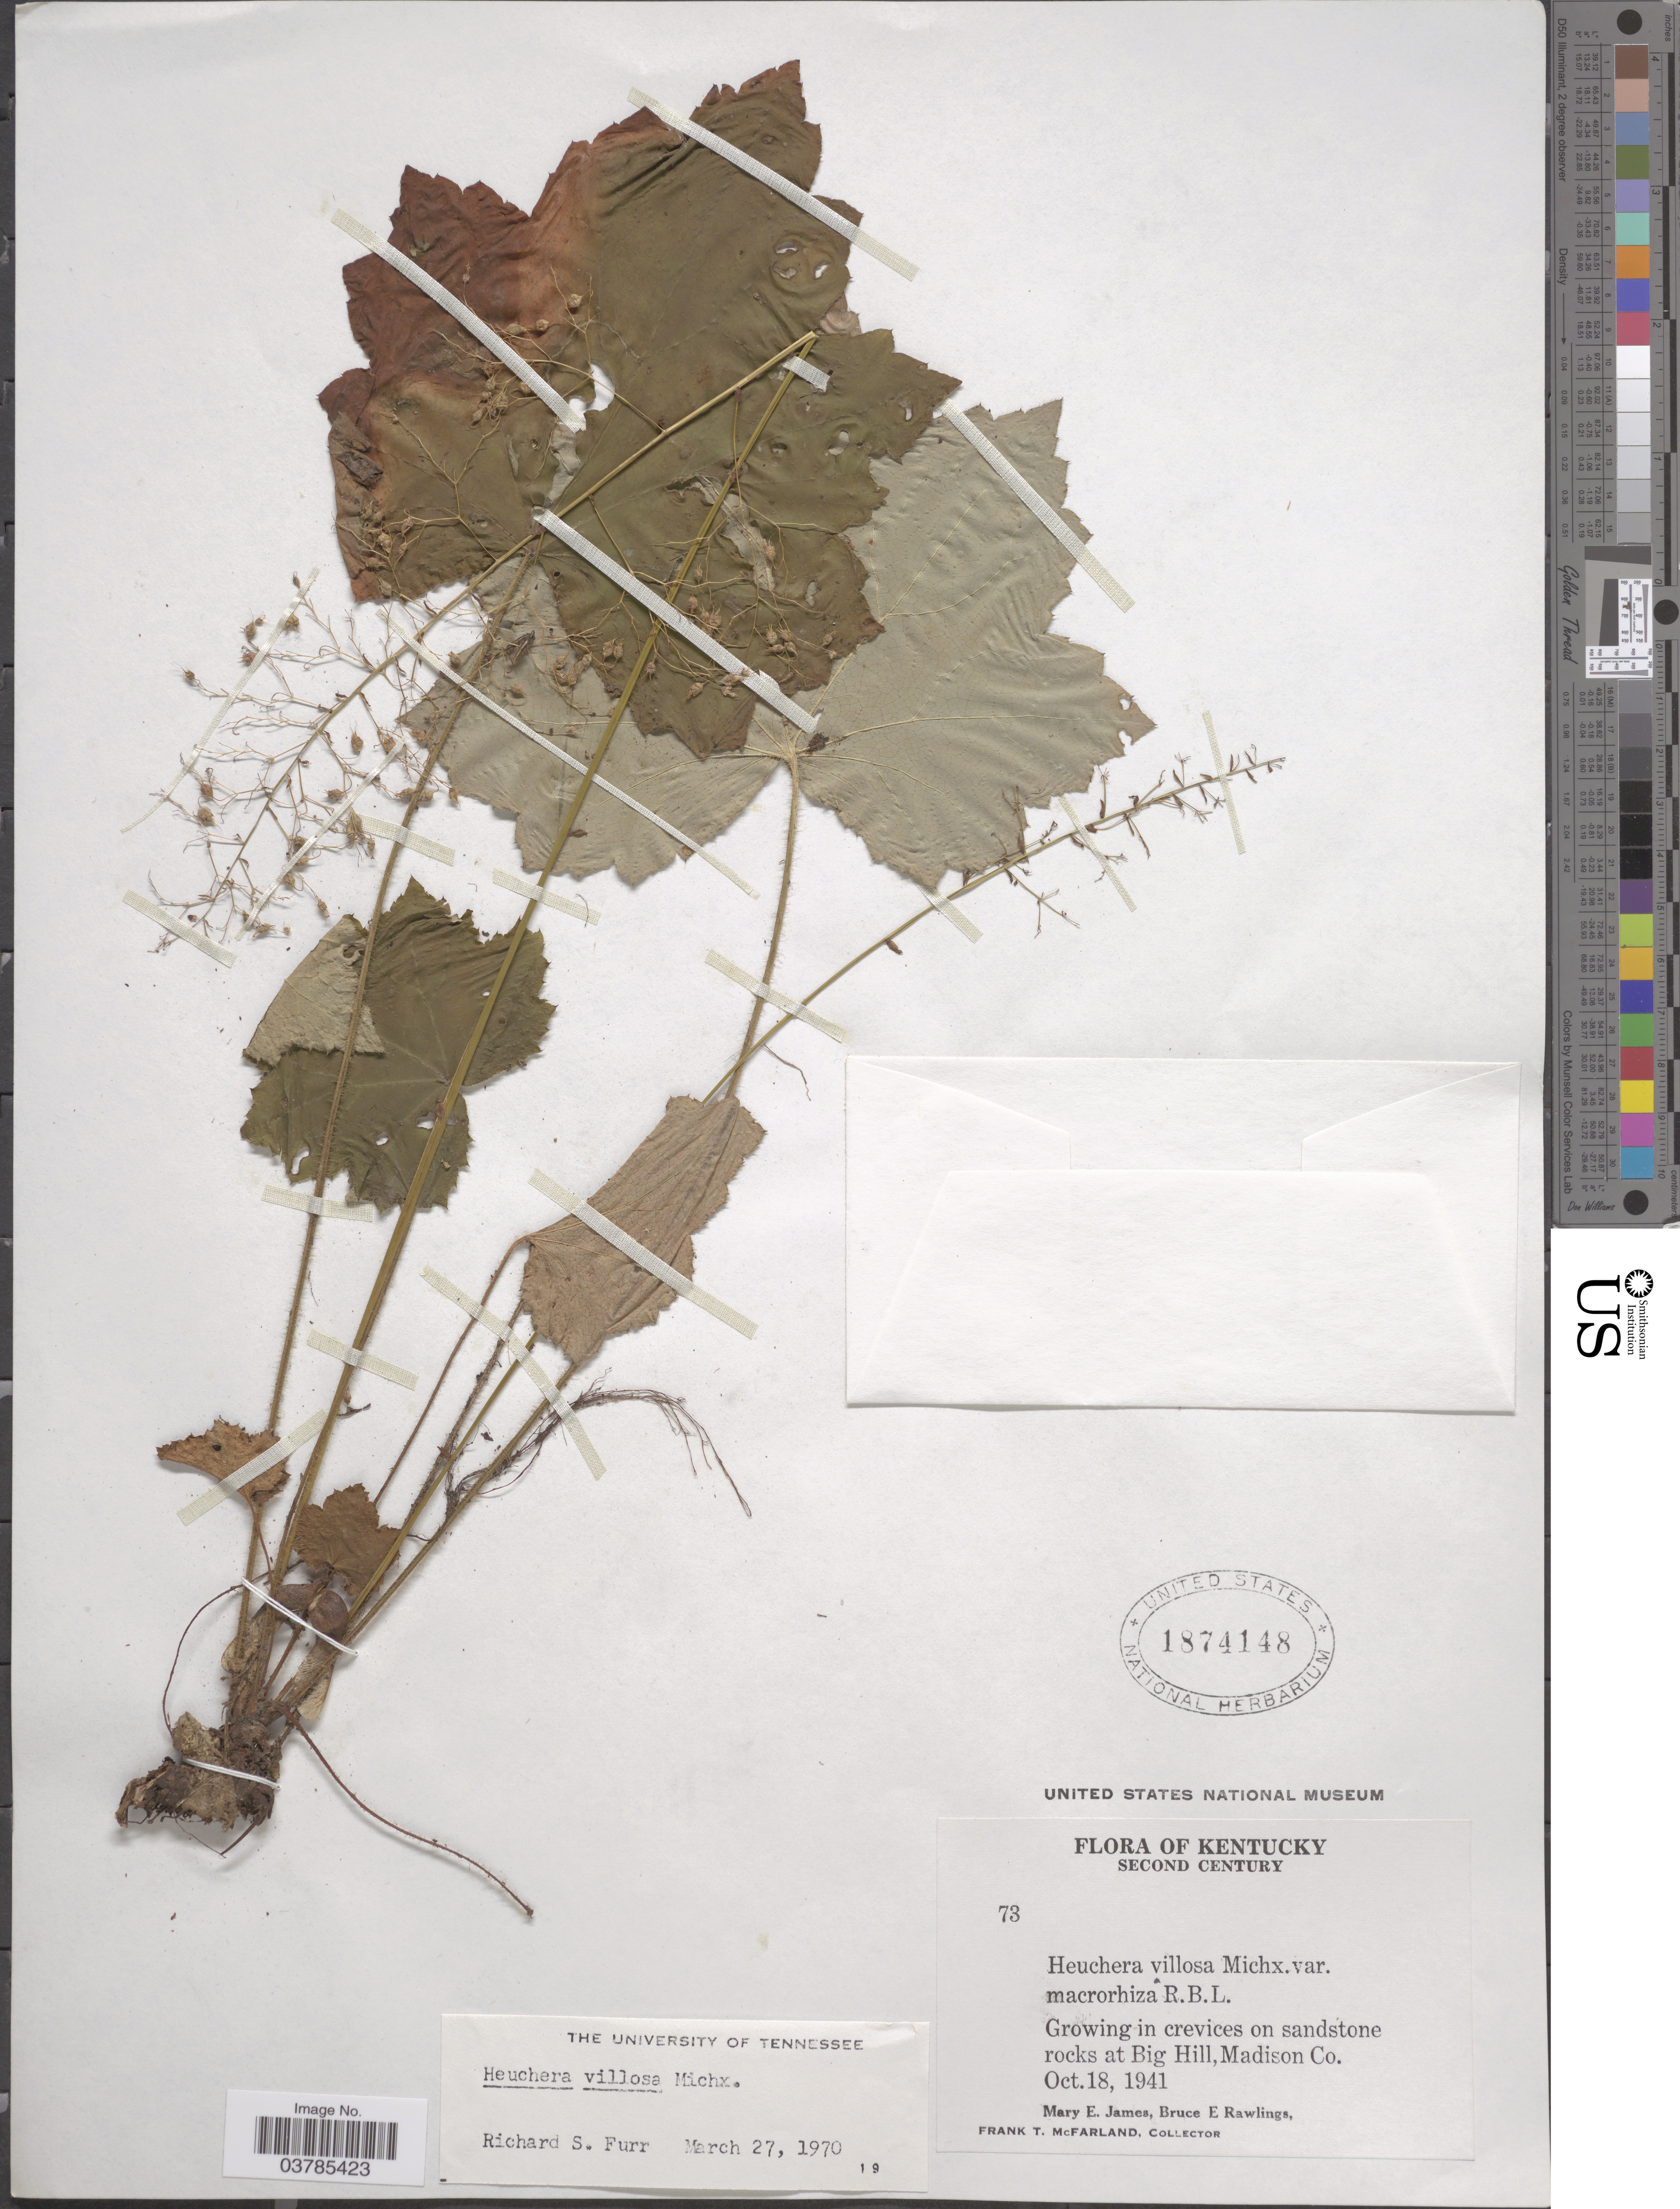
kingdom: Plantae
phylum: Tracheophyta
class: Magnoliopsida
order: Saxifragales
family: Saxifragaceae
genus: Heuchera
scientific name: Heuchera villosa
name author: Michx.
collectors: M. James, B. Rawlings & F. McFarland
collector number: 73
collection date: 1941-10-18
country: United States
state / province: Kentucky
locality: Second Century. At Big Hill, Madison Co.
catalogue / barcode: US 1874148